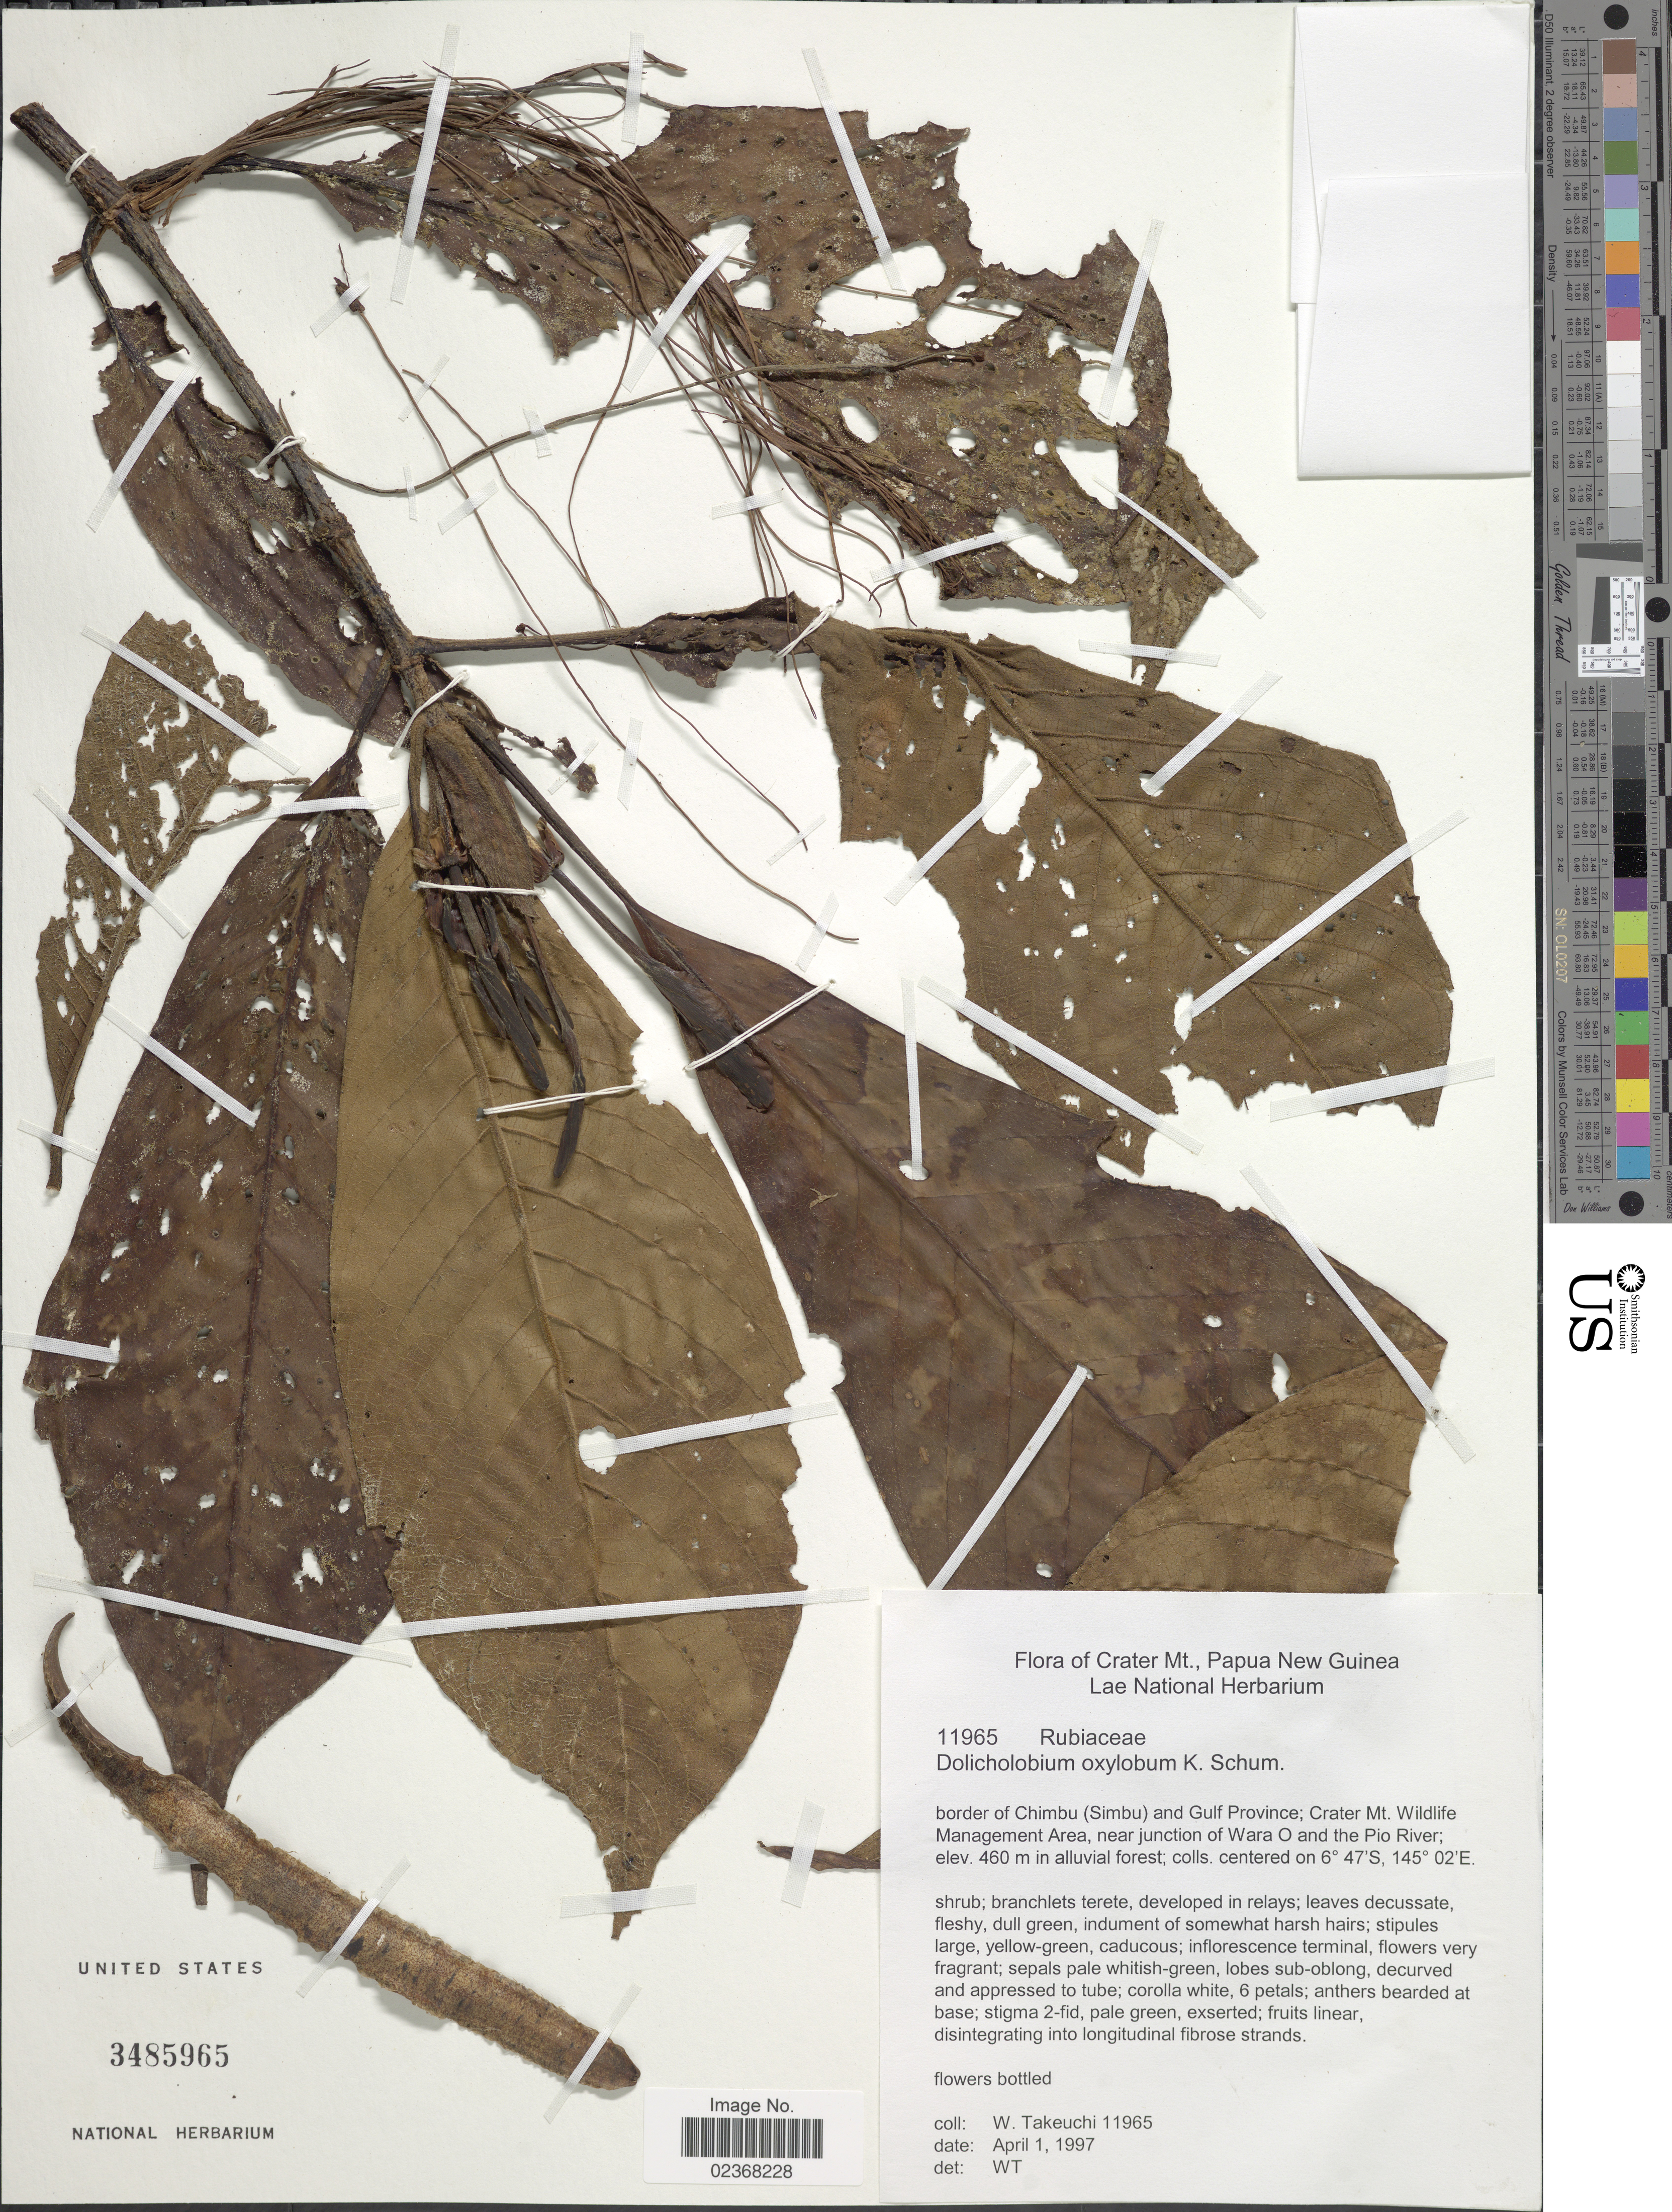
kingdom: Plantae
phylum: Tracheophyta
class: Magnoliopsida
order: Gentianales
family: Rubiaceae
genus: Dolicholobium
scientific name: Dolicholobium oxylobum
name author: K. Schum. & Lauterb.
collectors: W. Takeuchi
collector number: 11965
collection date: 1997-04-01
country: Papua New Guinea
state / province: Gulf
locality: Crater Mt., Papua New Guinea, border of Chimbu (Simbu) and Gulf Province, Crater Mt. Wildlife Management Area, near junction of Wara O and the Pio River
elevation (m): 460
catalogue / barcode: US 3485965